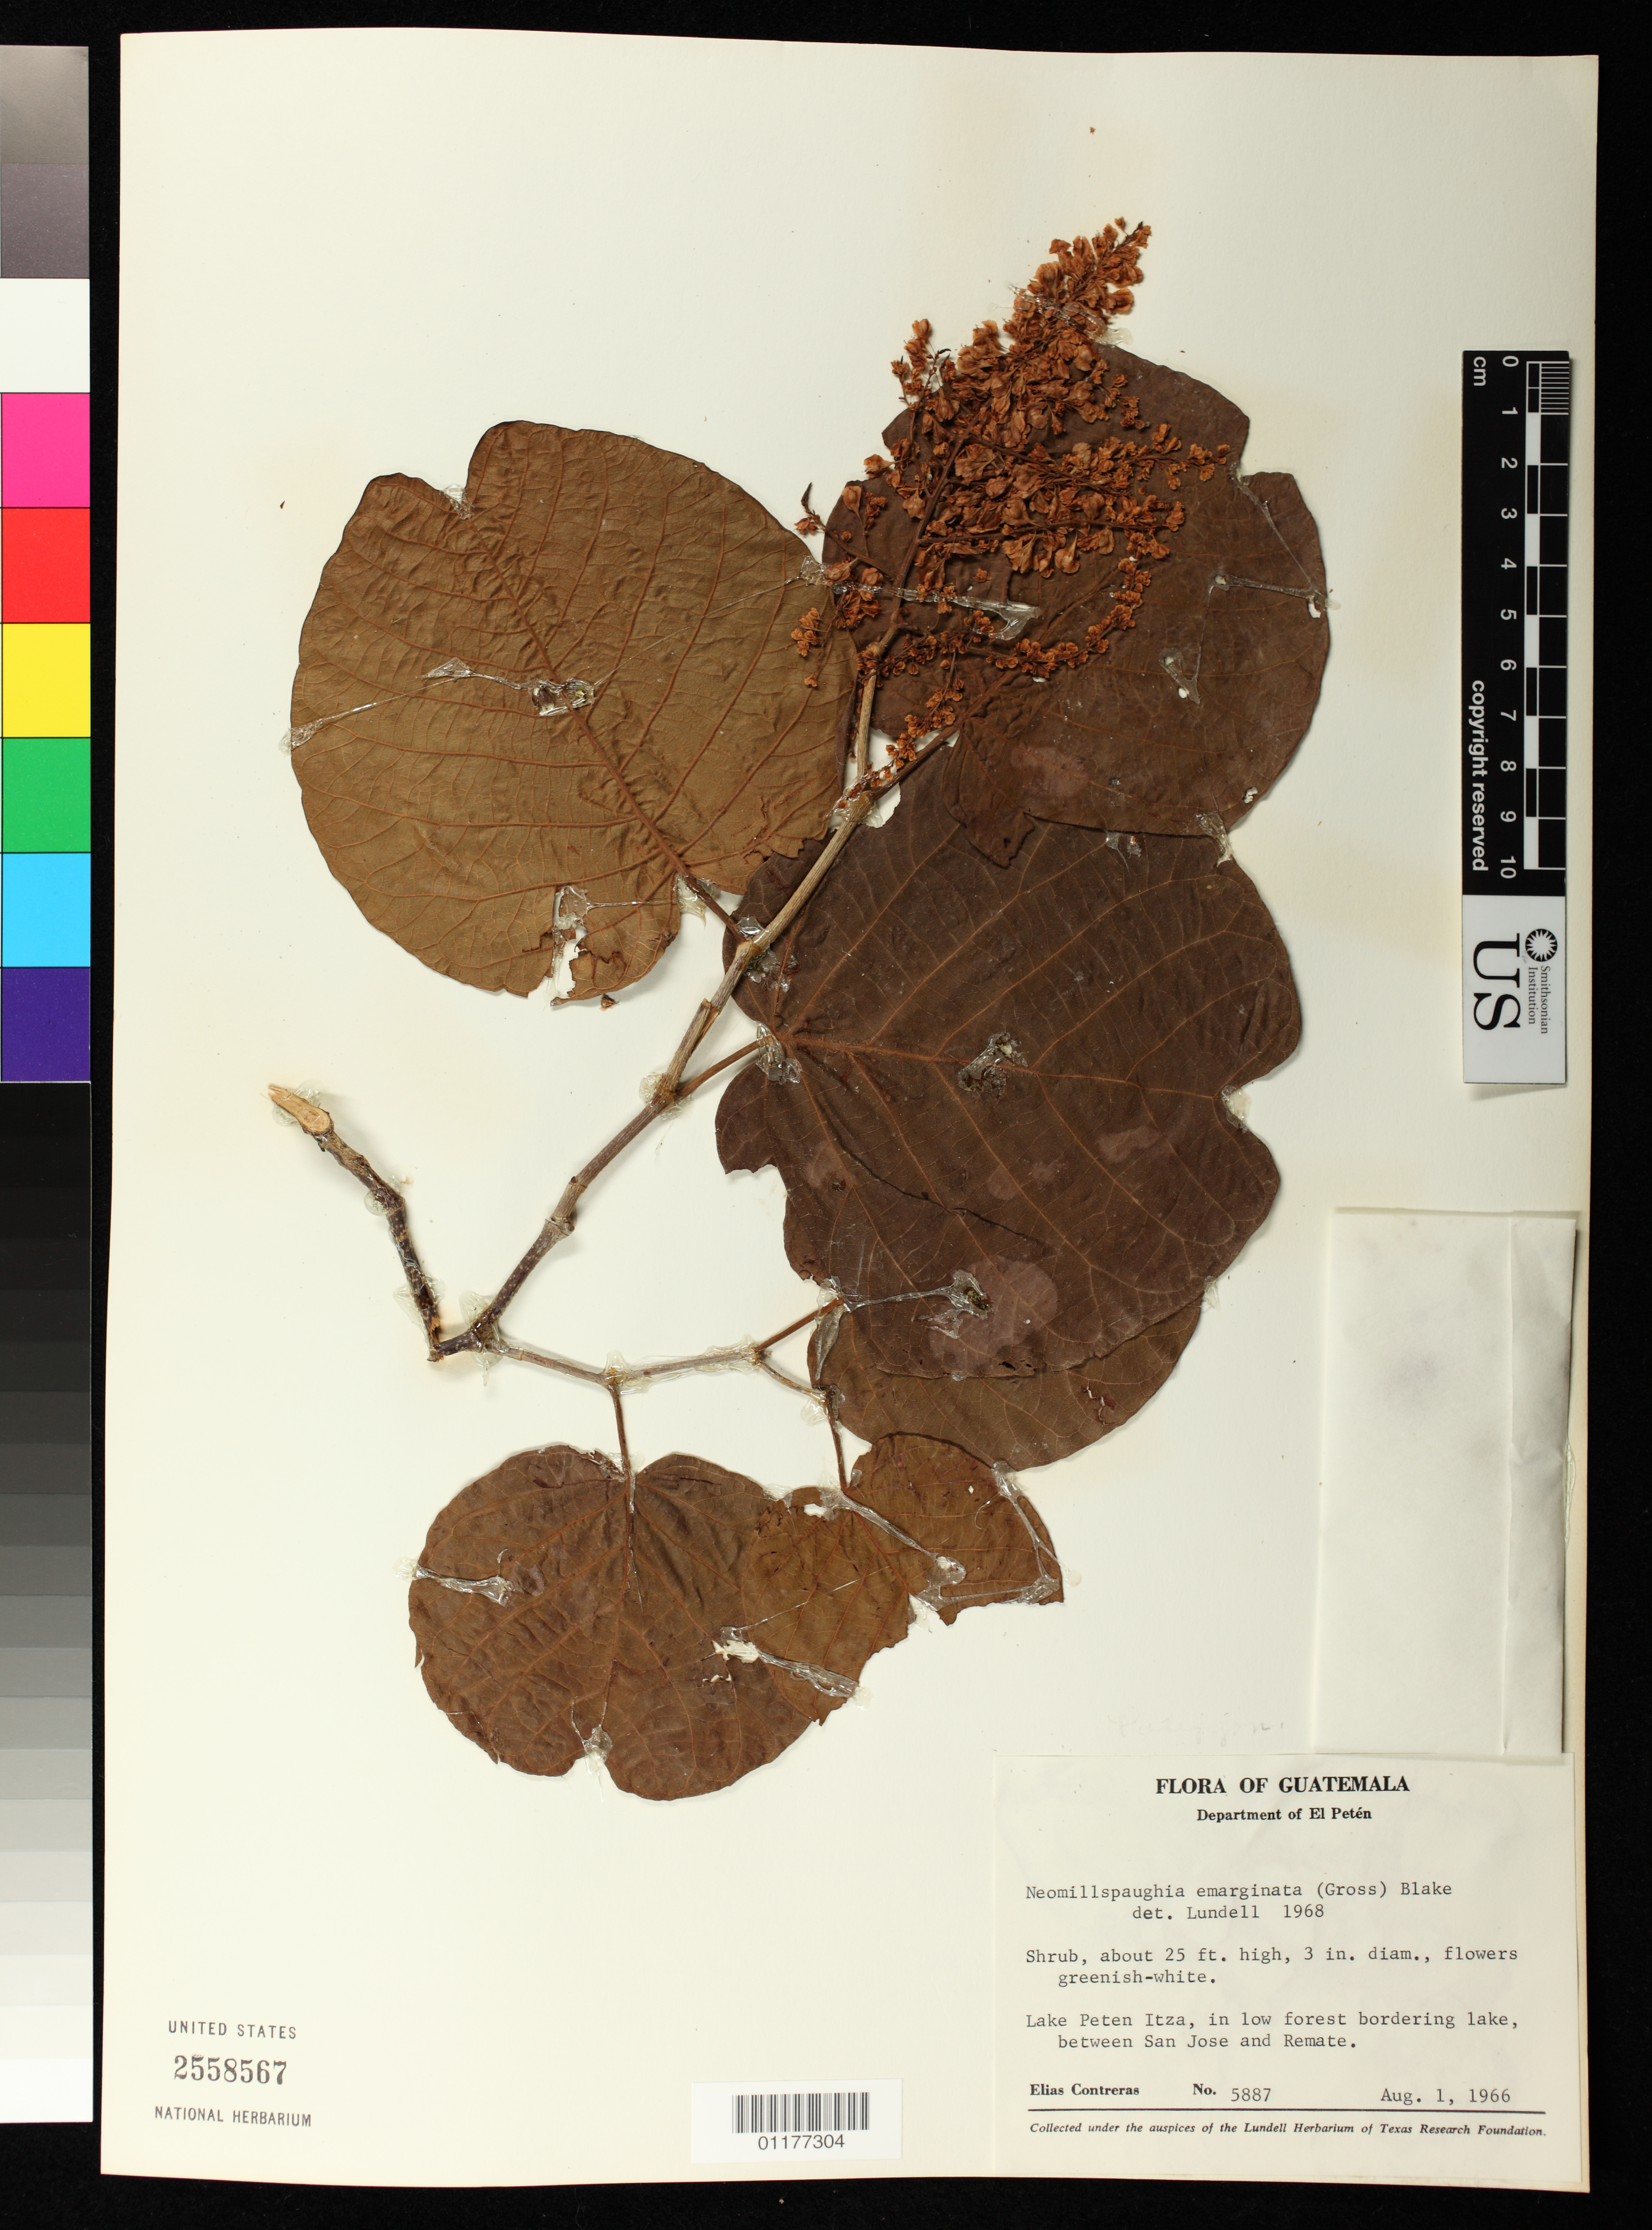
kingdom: Plantae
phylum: Tracheophyta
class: Magnoliopsida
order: Caryophyllales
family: Polygonaceae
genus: Neomillspaughia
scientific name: Neomillspaughia emarginata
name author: (H. Gross) S.F. Blake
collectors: E. Contreras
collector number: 5887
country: Guatemala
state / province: El Petén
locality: Lake Peten Itza, between San Jose and Remate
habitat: in low forest bordering lake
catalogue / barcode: US 2558567